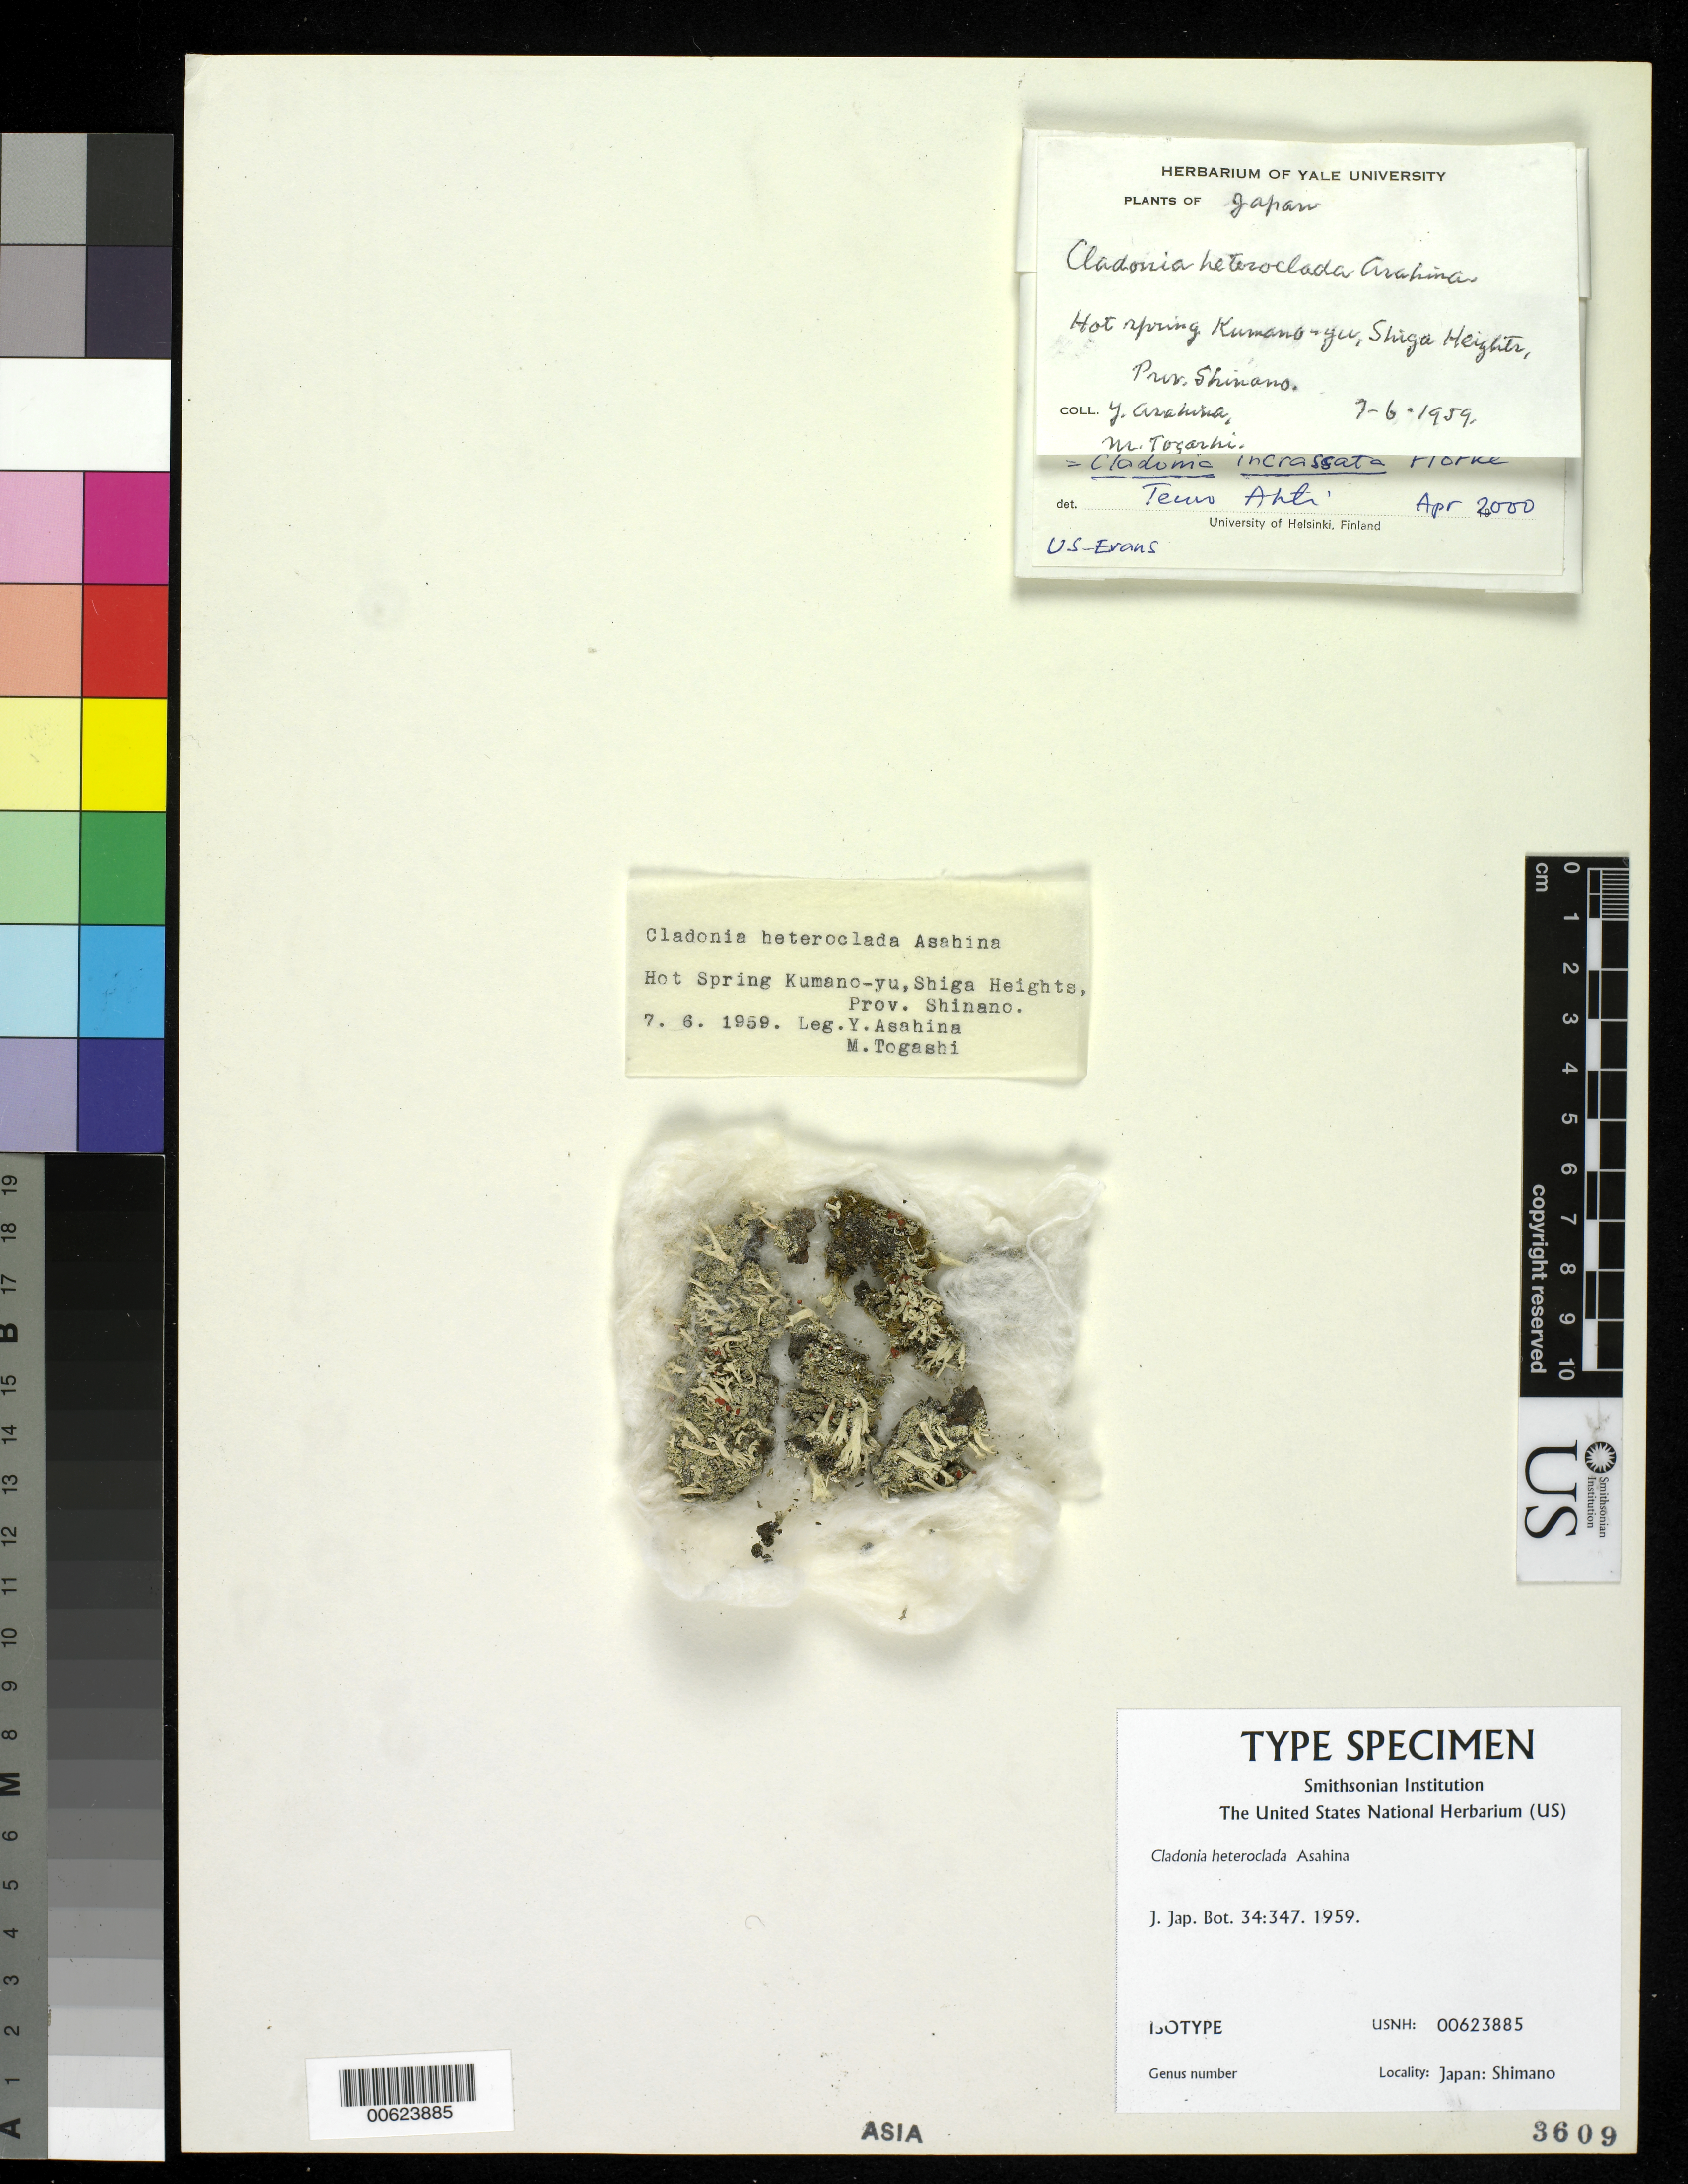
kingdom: Fungi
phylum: Ascomycota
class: Lecanoromycetes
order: Lecanorales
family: Cladoniaceae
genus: Cladonia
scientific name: Cladonia heteroclada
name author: Asahina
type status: Isotype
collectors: Y. Asahina & M. Togarhi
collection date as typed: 07 Jun 1959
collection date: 1959-06-07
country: Japan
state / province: Nagano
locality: Hot springs, Kumano-yu, Shiga Heights. Shimano.